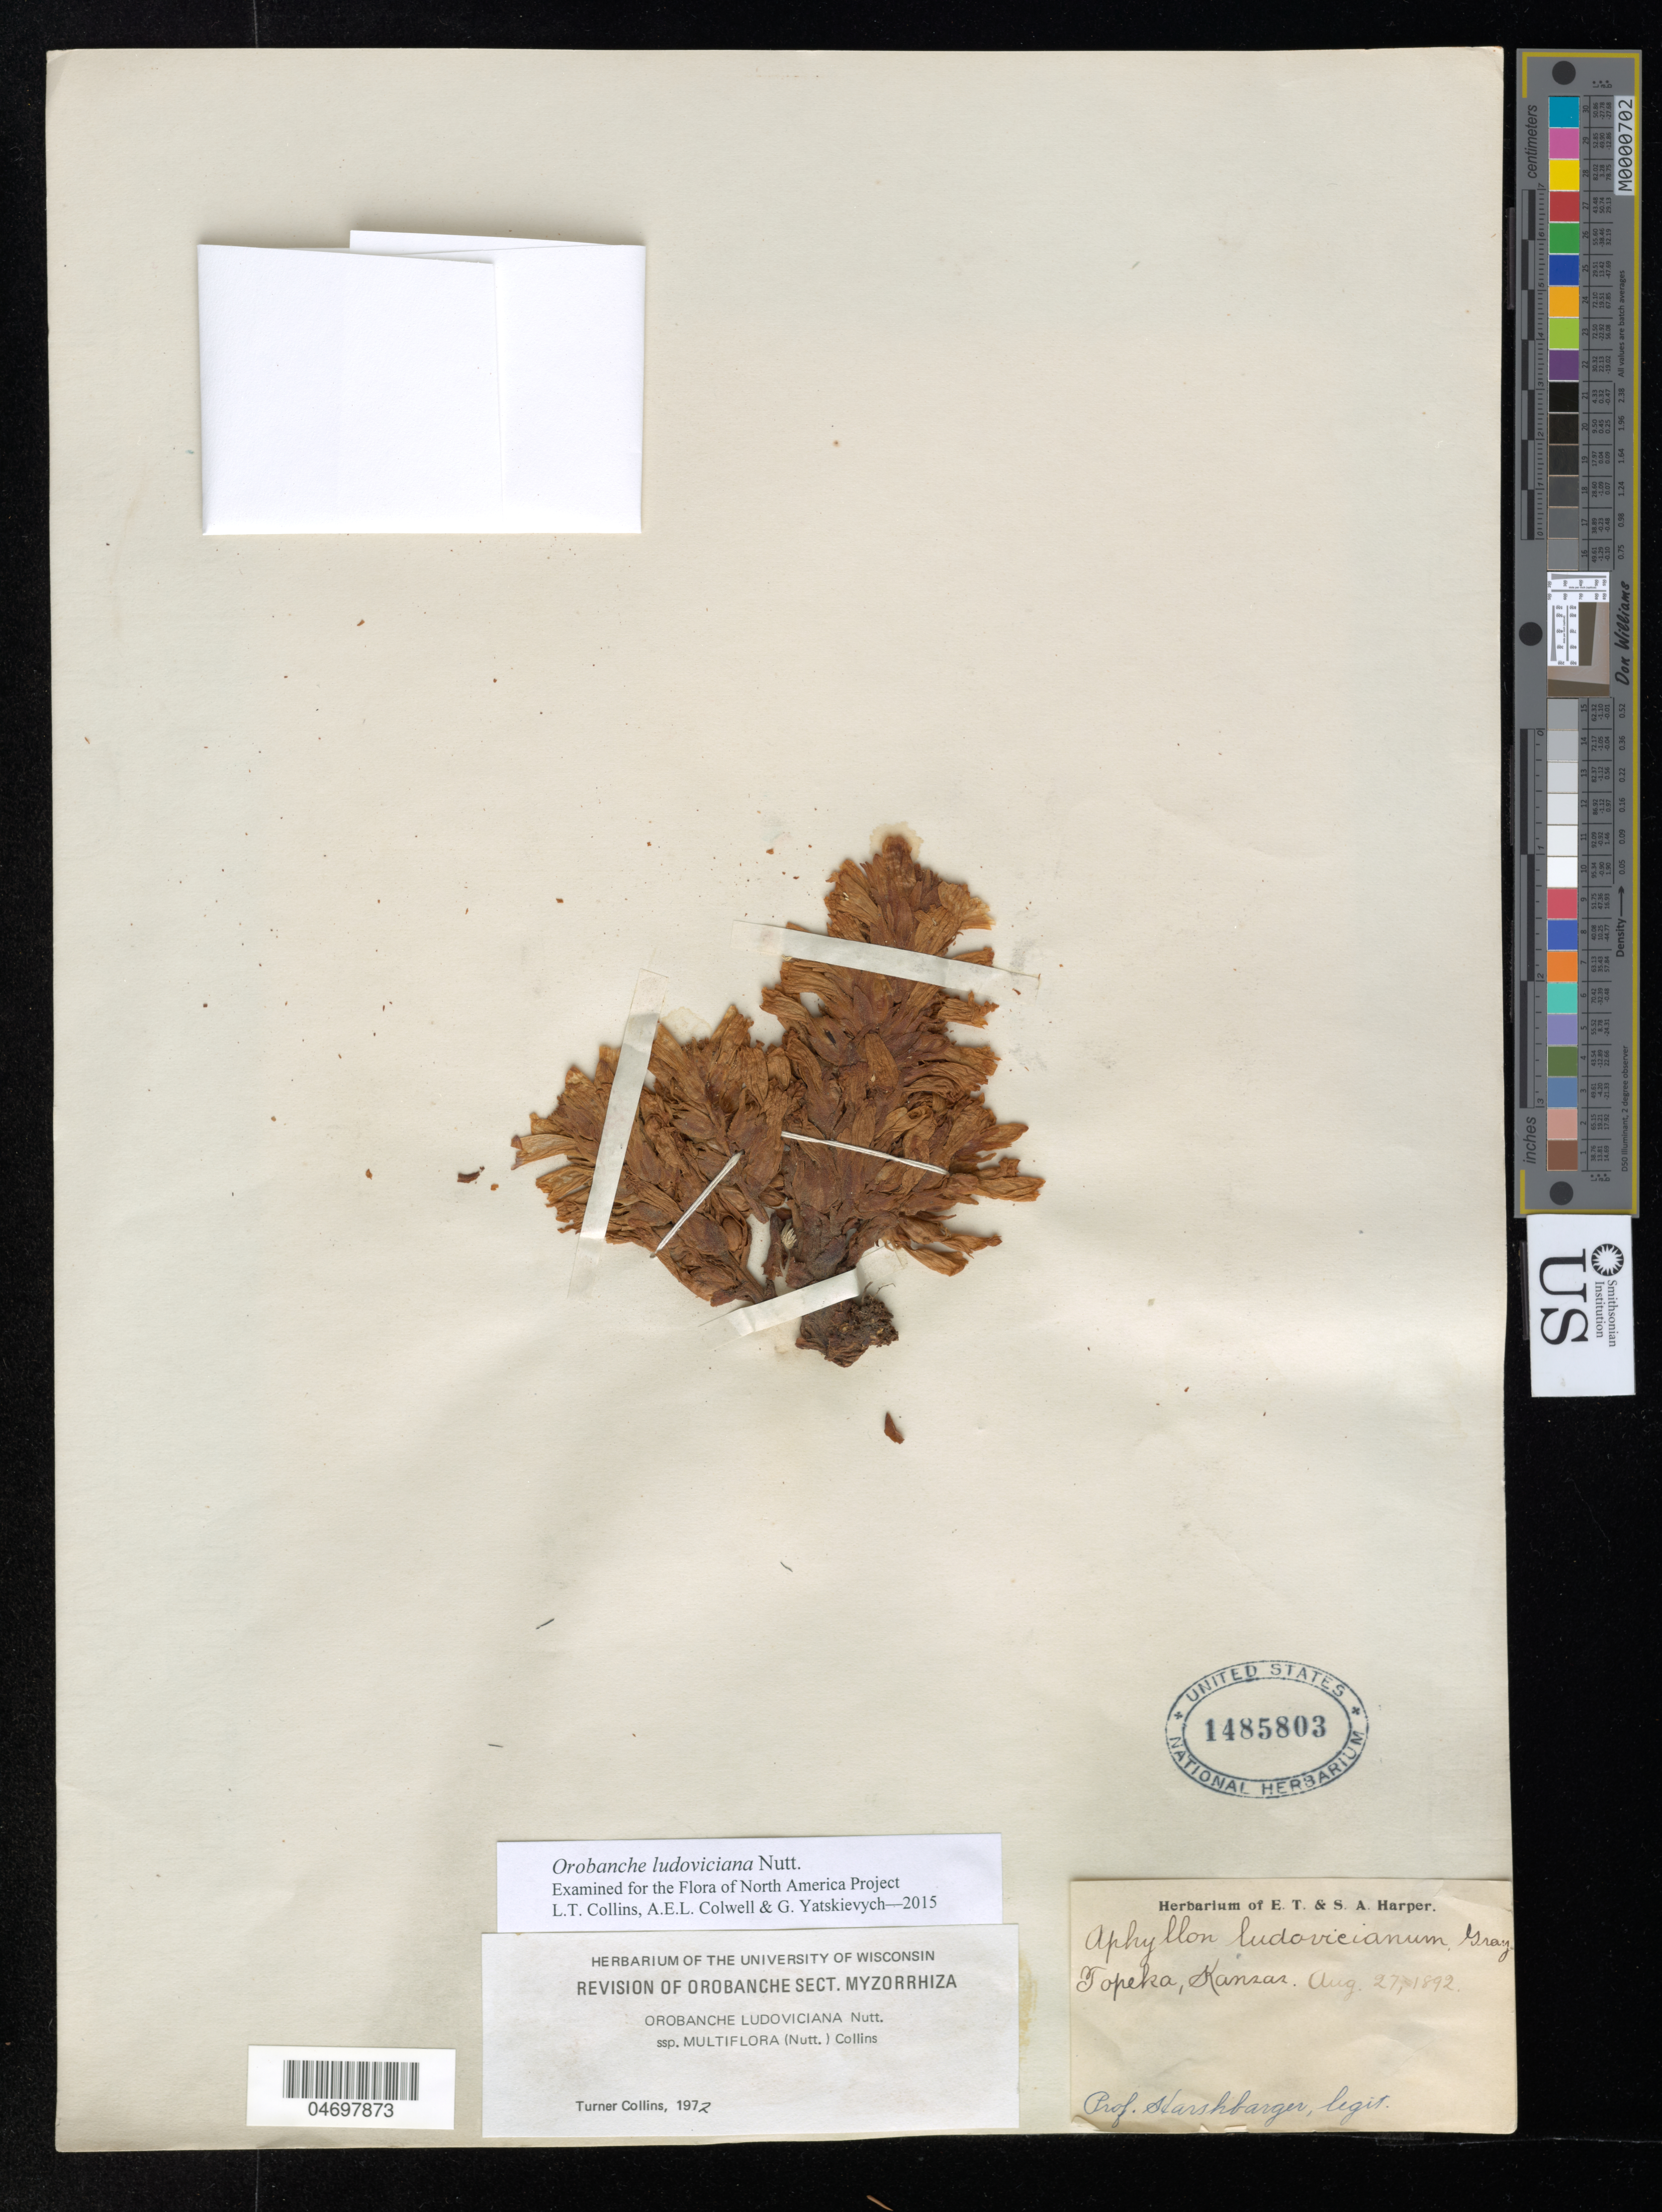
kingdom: Plantae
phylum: Tracheophyta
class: Magnoliopsida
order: Lamiales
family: Orobanchaceae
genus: Orobanche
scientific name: Orobanche ludoviciana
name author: Nutt.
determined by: Collins, L. T.; Colwell, A. E.; Yatskievych, G. A.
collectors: Harshbarger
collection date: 1892-08-27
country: United States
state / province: Kansas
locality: Topeka.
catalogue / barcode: US 1485803